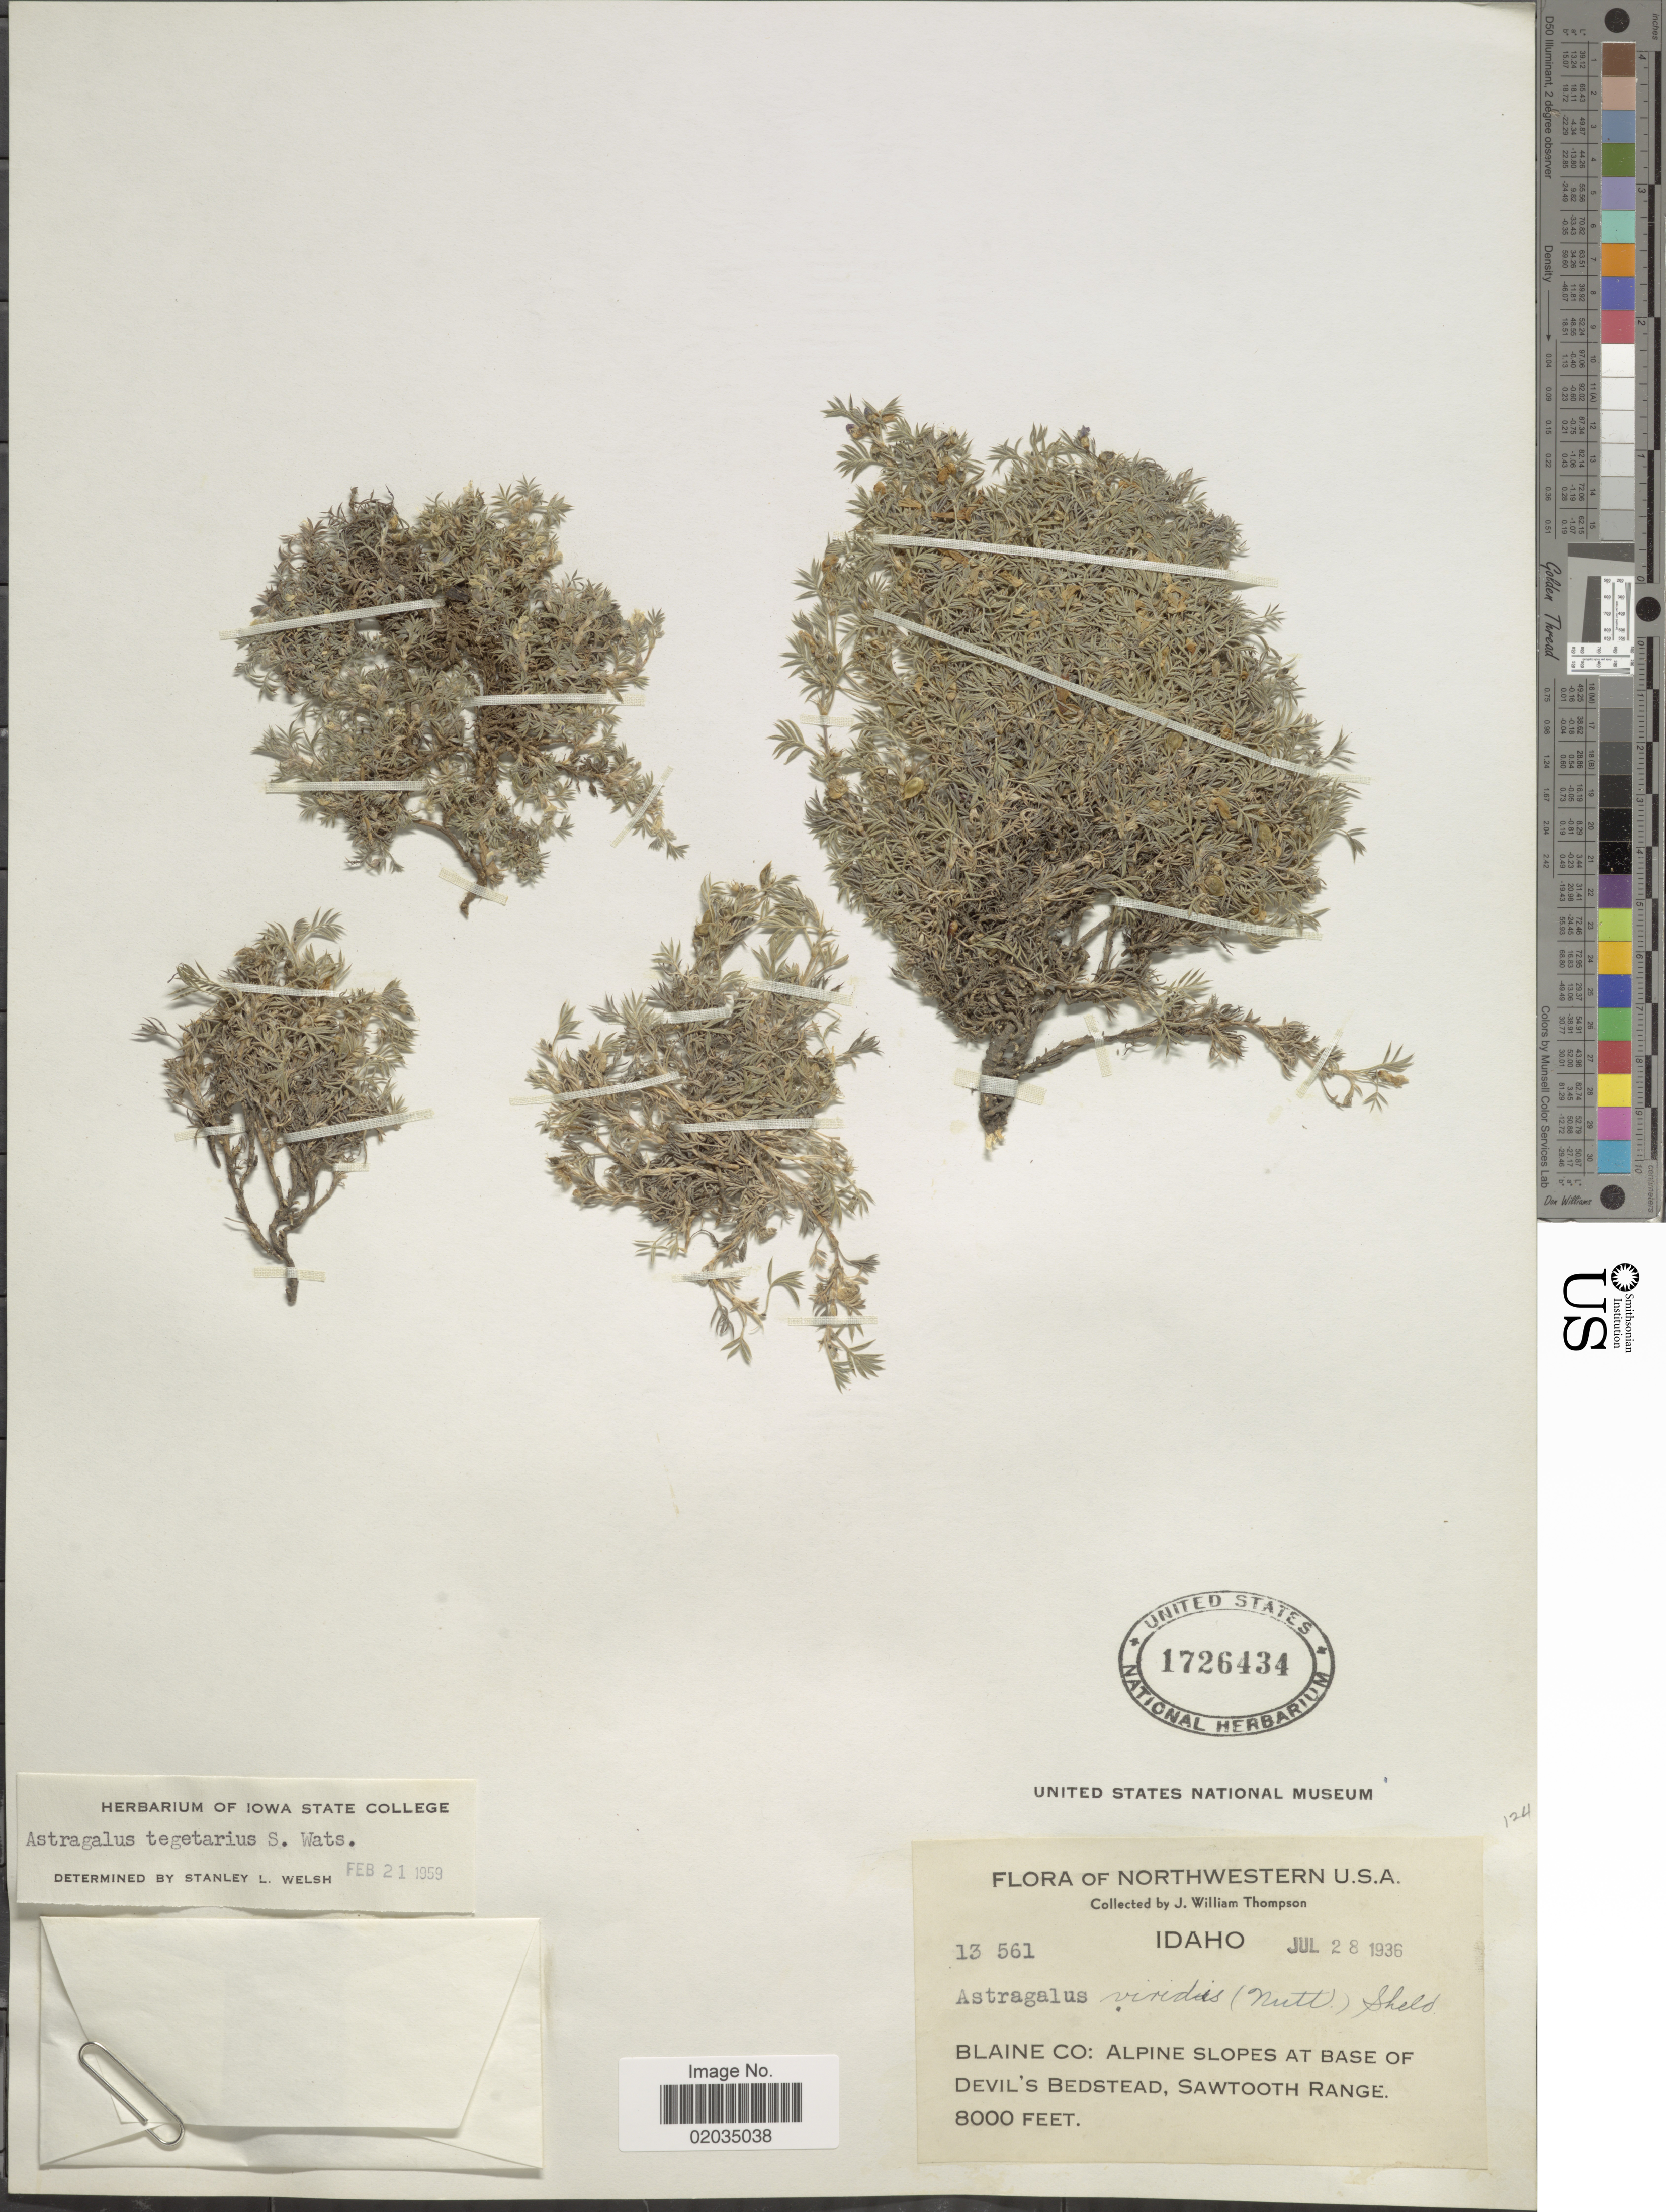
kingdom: Plantae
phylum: Tracheophyta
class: Magnoliopsida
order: Fabales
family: Fabaceae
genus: Astragalus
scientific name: Astragalus tegetarioides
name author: M.E. Jones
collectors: J. W. Thompson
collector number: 13561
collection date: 1936-07-28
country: United States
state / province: Idaho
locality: Alpine slopes at Base of Devil's Bedstead, Sawtooth Range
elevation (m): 2438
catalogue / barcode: US 1726434